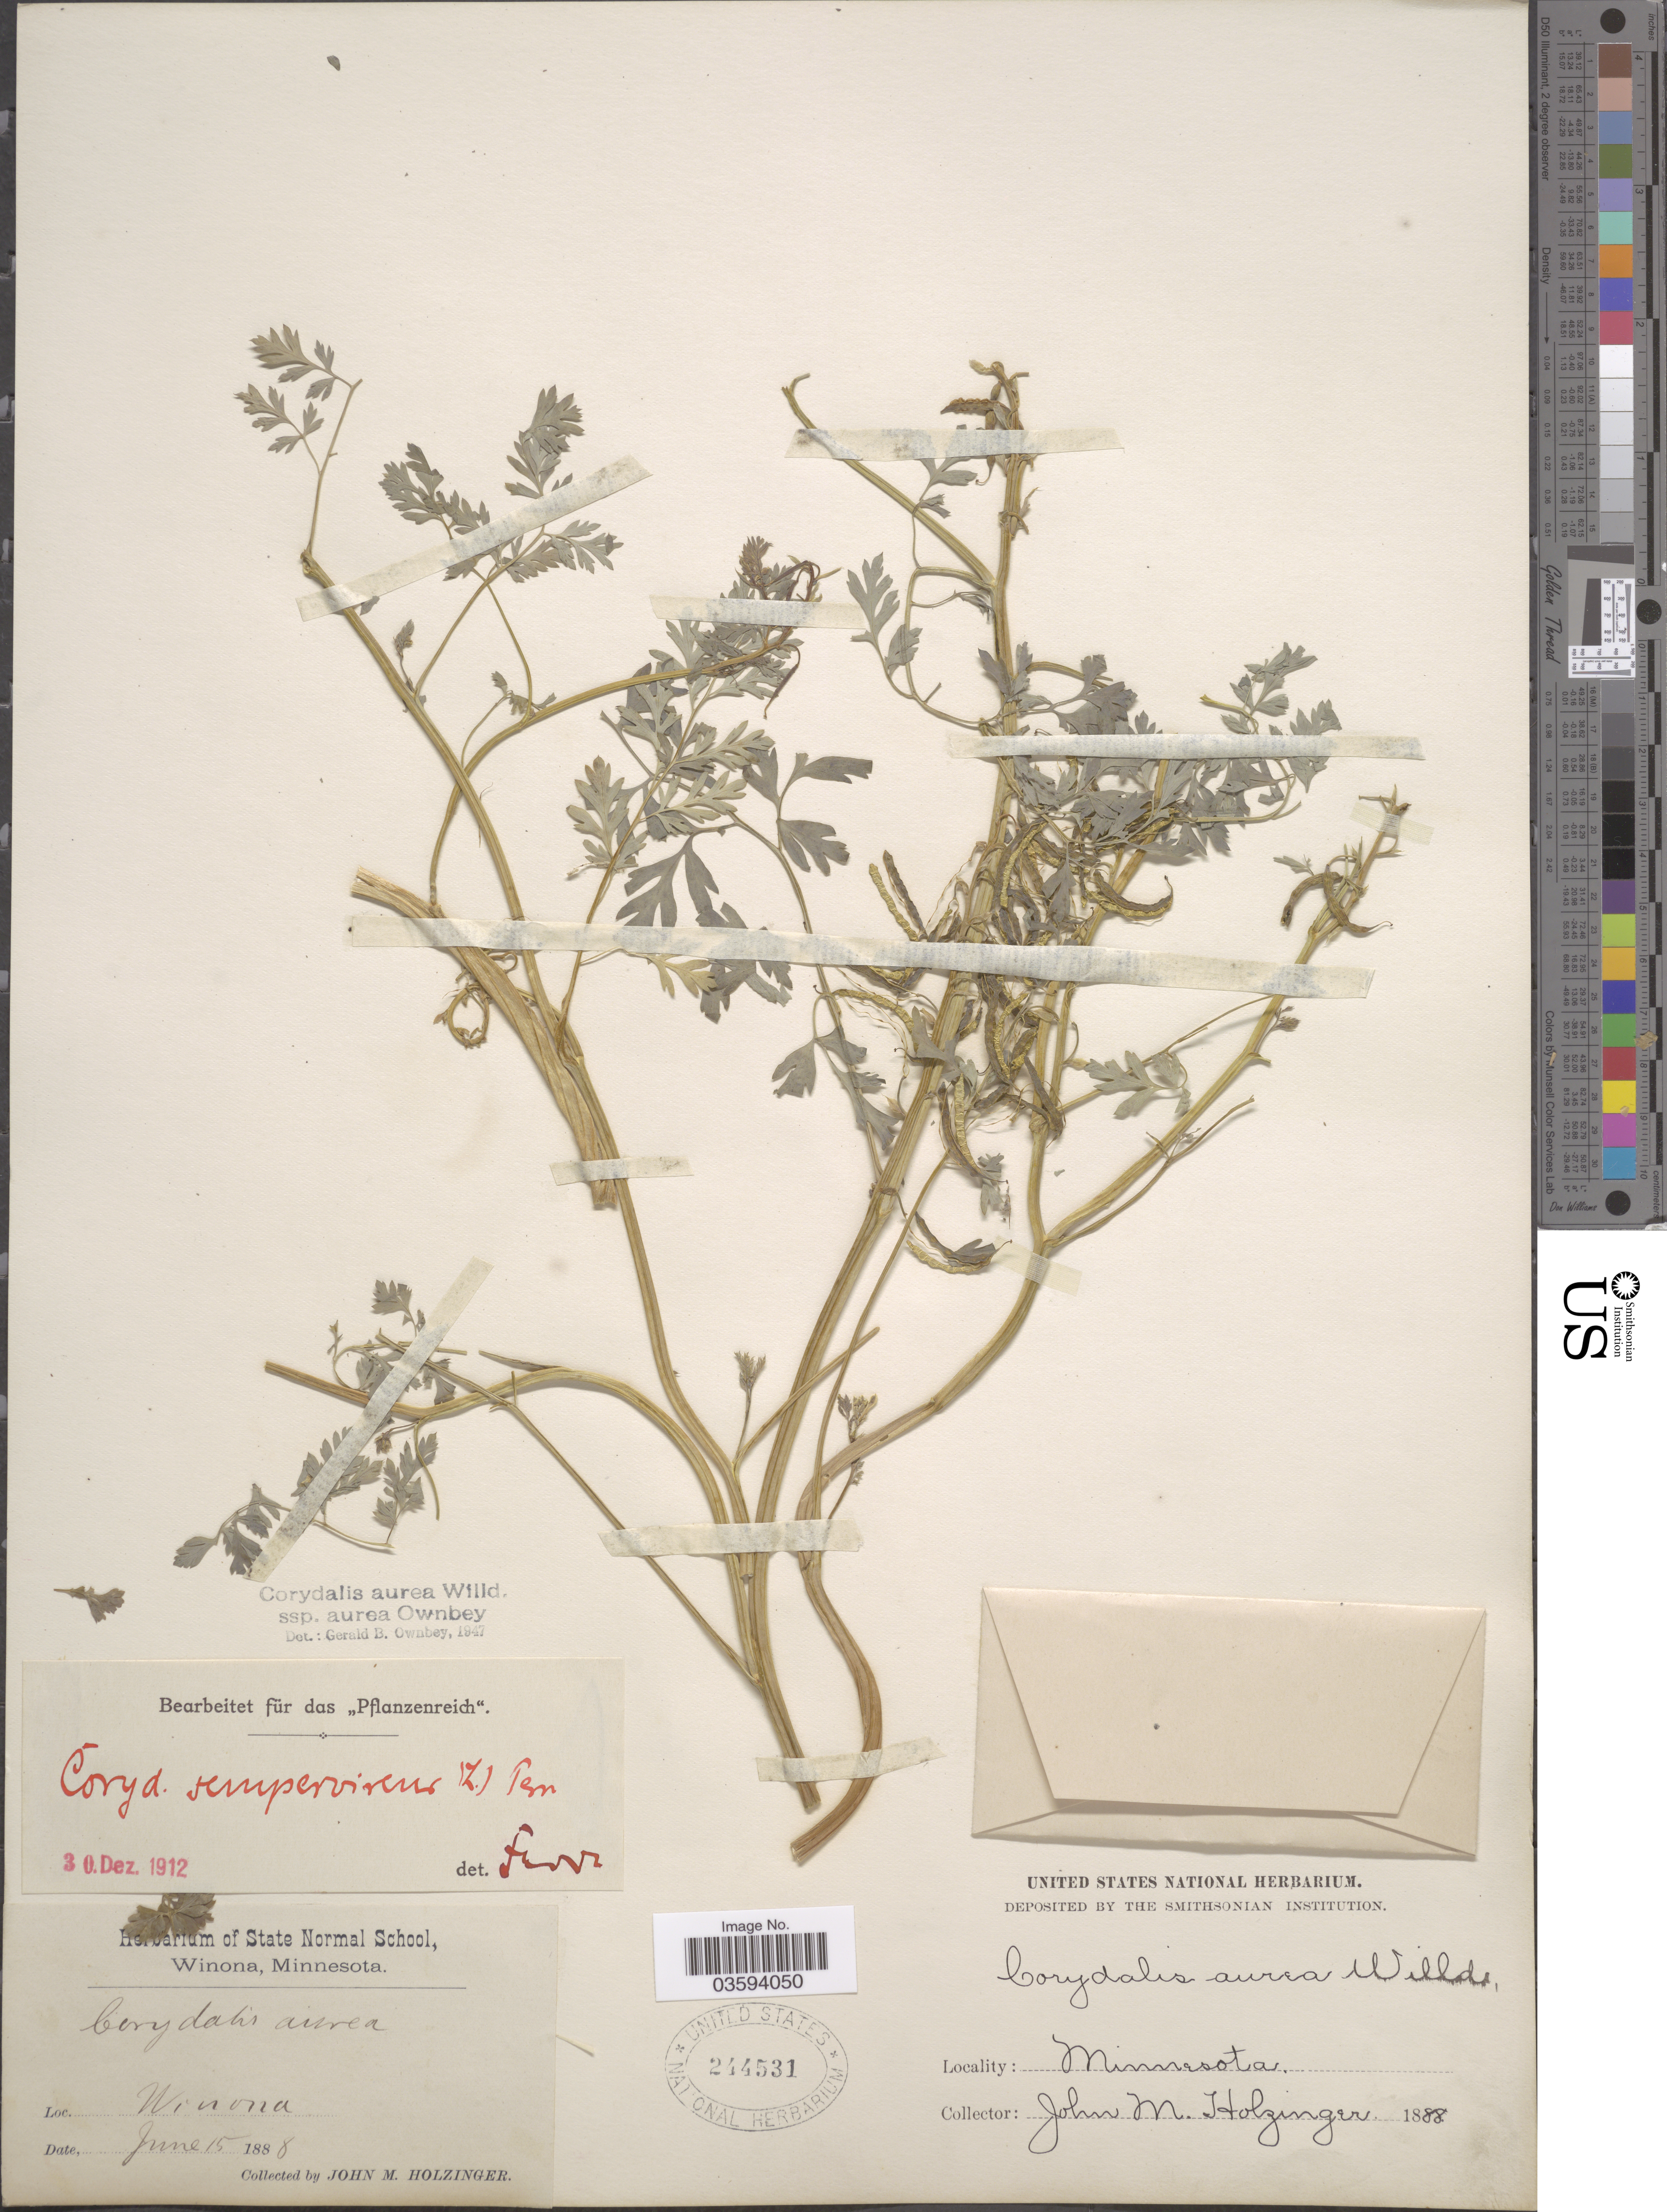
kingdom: Plantae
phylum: Tracheophyta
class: Magnoliopsida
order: Ranunculales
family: Papaveraceae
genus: Corydalis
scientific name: Corydalis aurea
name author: Willd.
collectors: J. M. Holzinger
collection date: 1888-06-15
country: United States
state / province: Minnesota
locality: Winona.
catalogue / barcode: US 244531